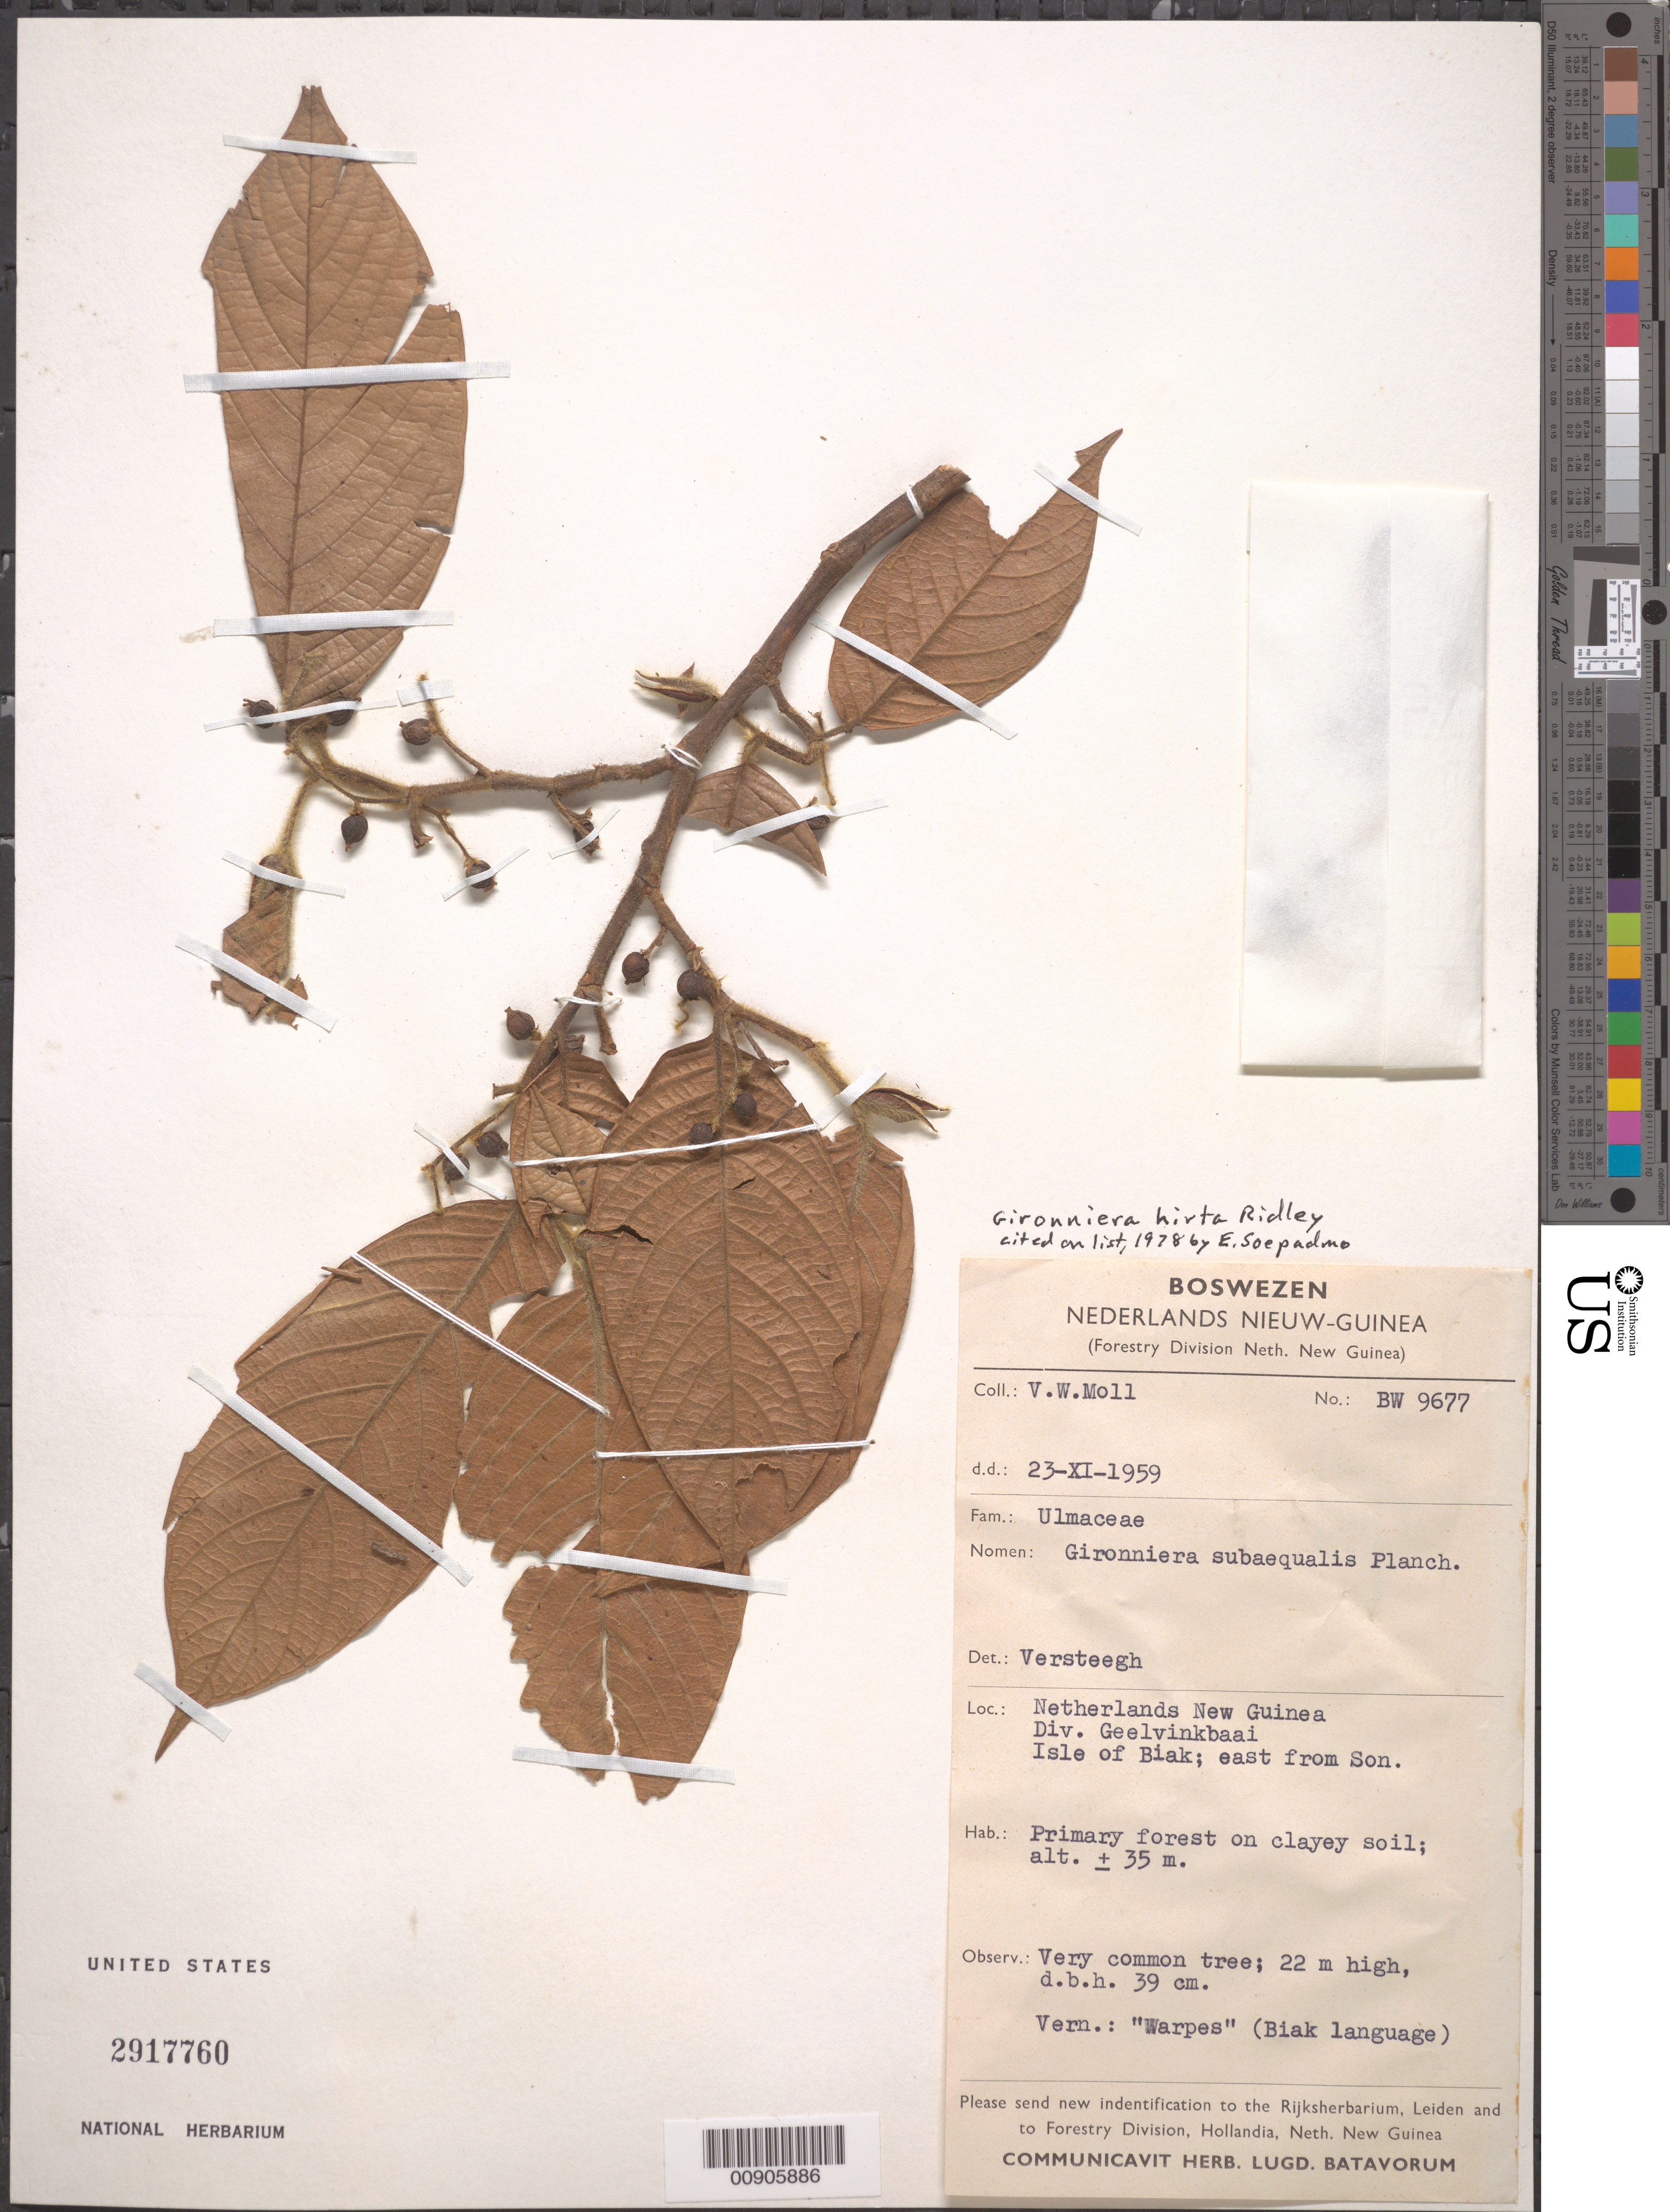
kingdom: Plantae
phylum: Tracheophyta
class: Magnoliopsida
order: Rosales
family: Cannabaceae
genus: Gironniera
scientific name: Gironniera subaequalis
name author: Planch.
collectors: V.W. Moll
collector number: BW 9677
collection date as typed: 23 Sep 1959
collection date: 1959-09-23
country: Indonesia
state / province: Papua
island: Biak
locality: Div. Geelvinkbaai, Isle of Biak, east from Son. Irian Jaya.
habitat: primary forest on clayey soil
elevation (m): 35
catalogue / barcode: US 2917760